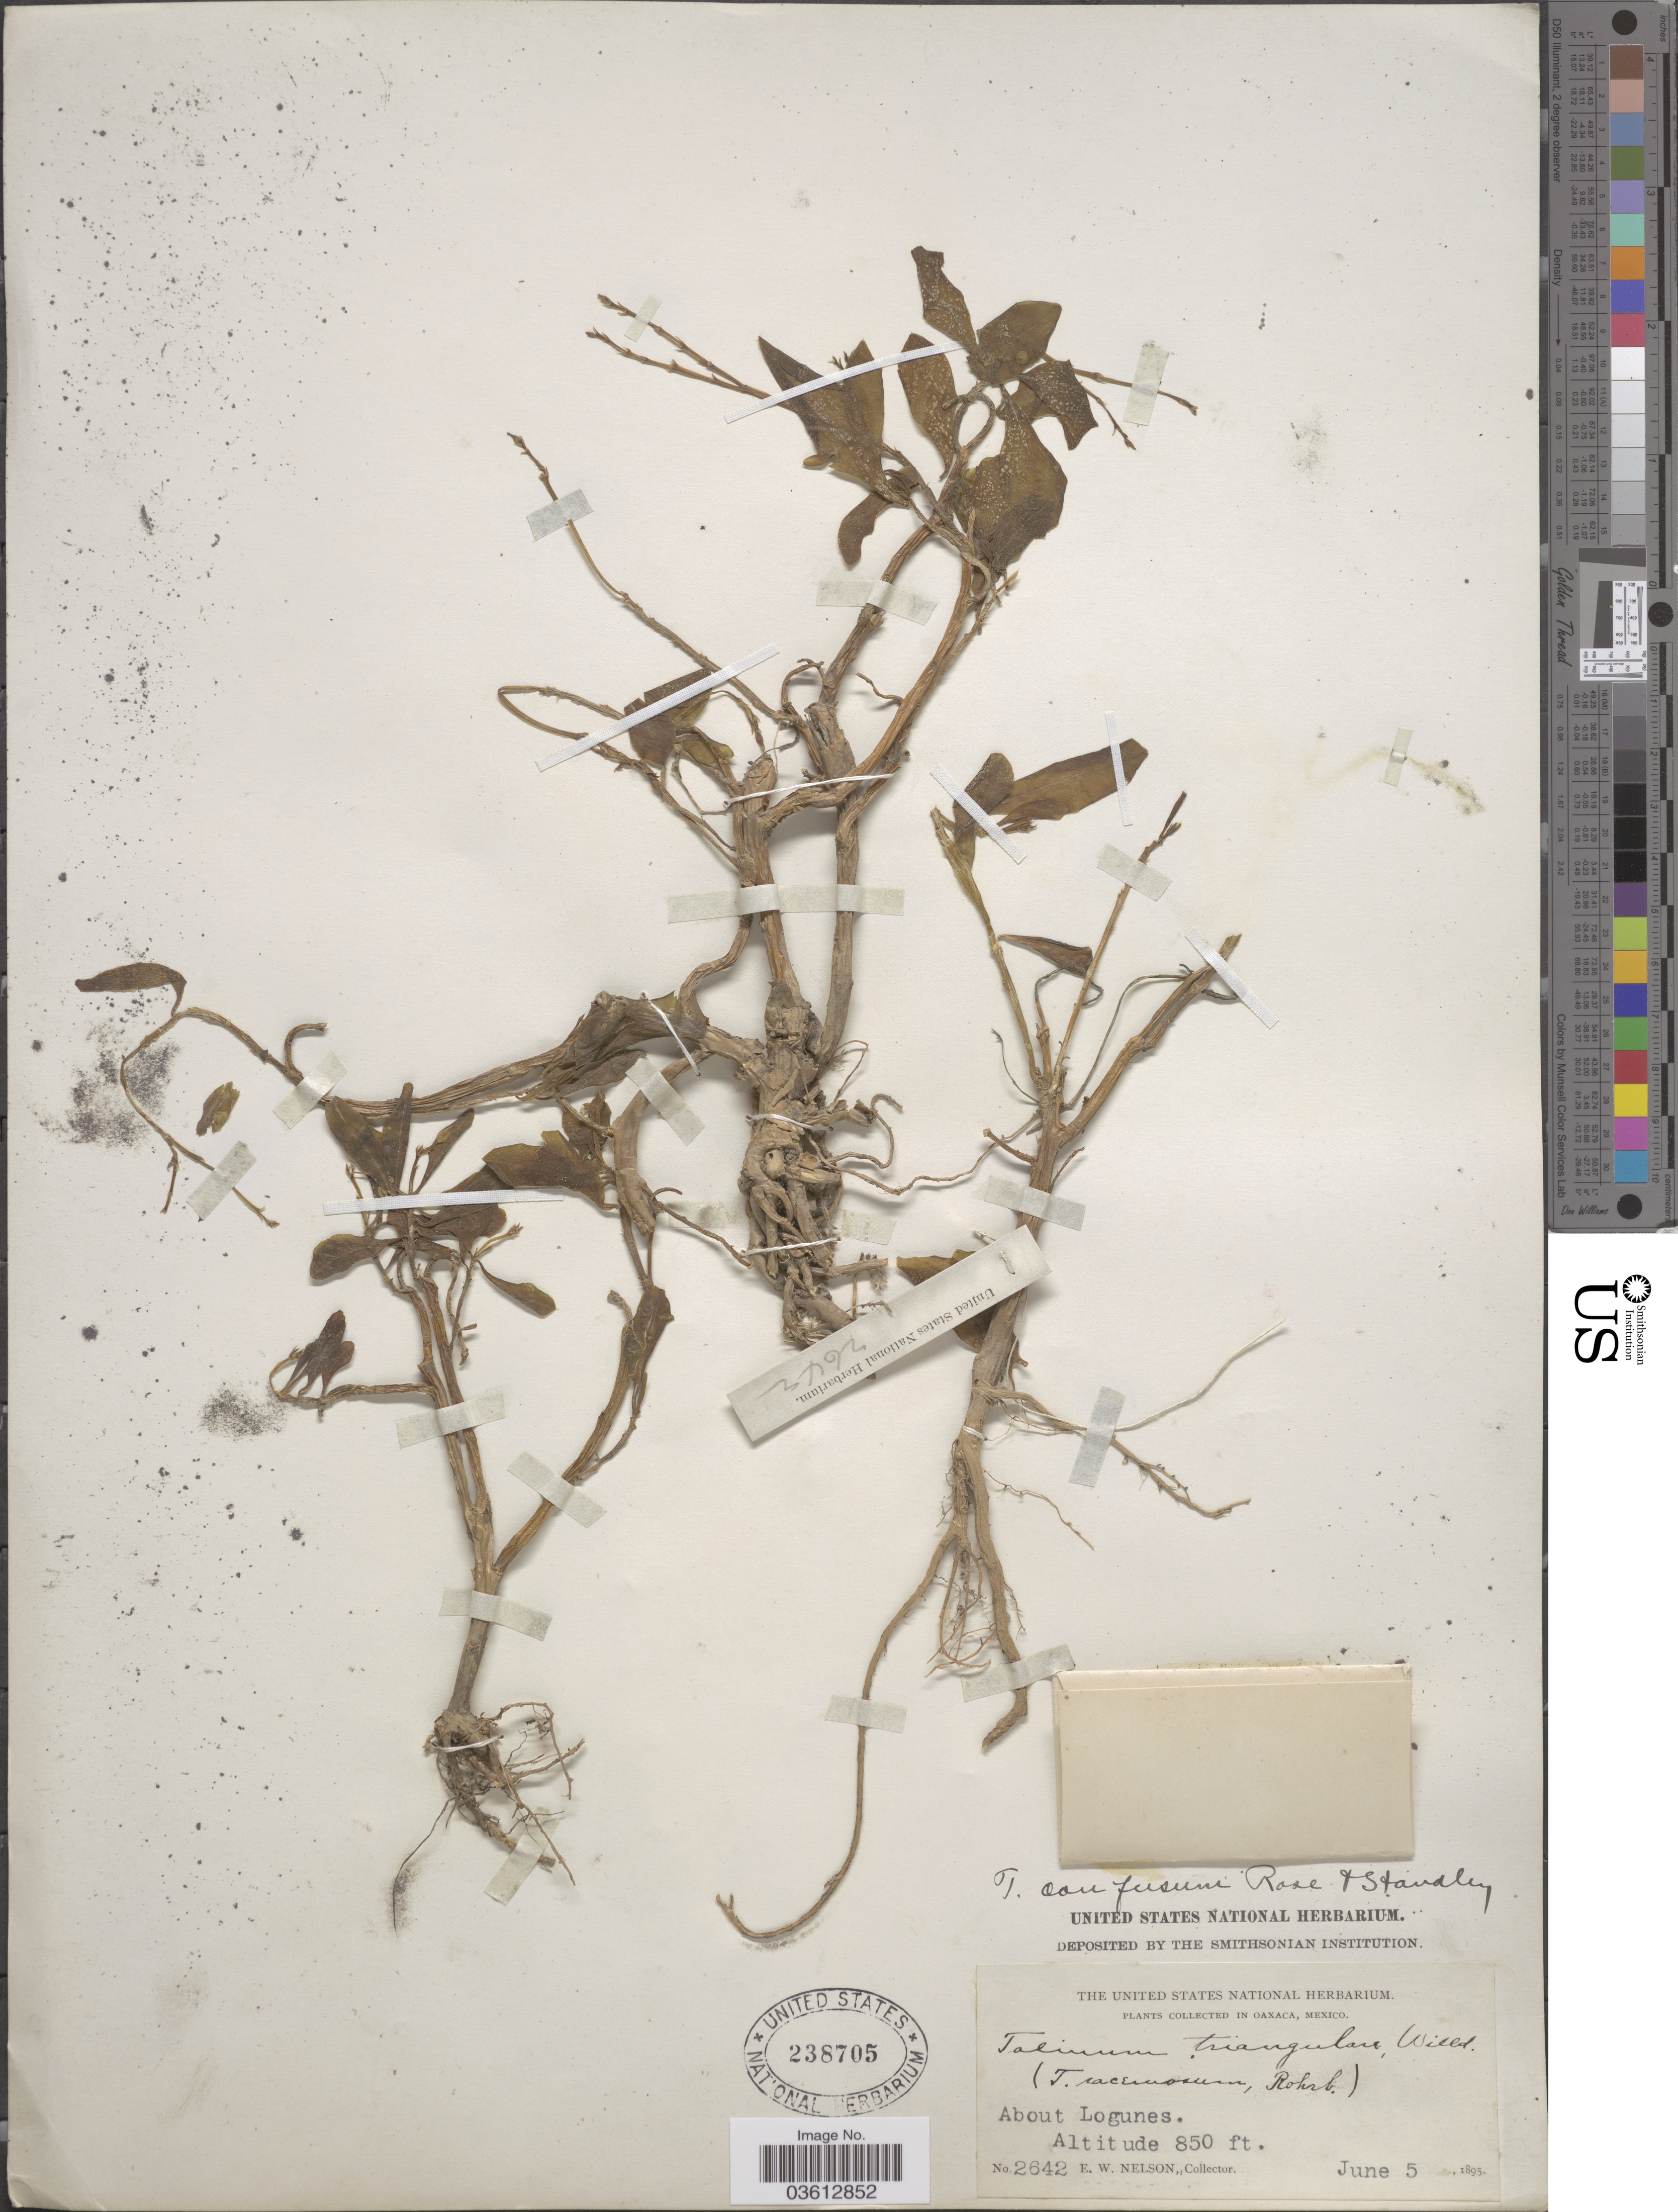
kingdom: Plantae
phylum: Tracheophyta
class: Magnoliopsida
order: Caryophyllales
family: Talinaceae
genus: Talinum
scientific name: Talinum confusum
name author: Rose & Standl.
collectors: E. W. Nelson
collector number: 2642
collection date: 1895-06-05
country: Mexico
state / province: Oaxaca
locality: About Logunes.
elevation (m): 259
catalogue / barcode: US 238705